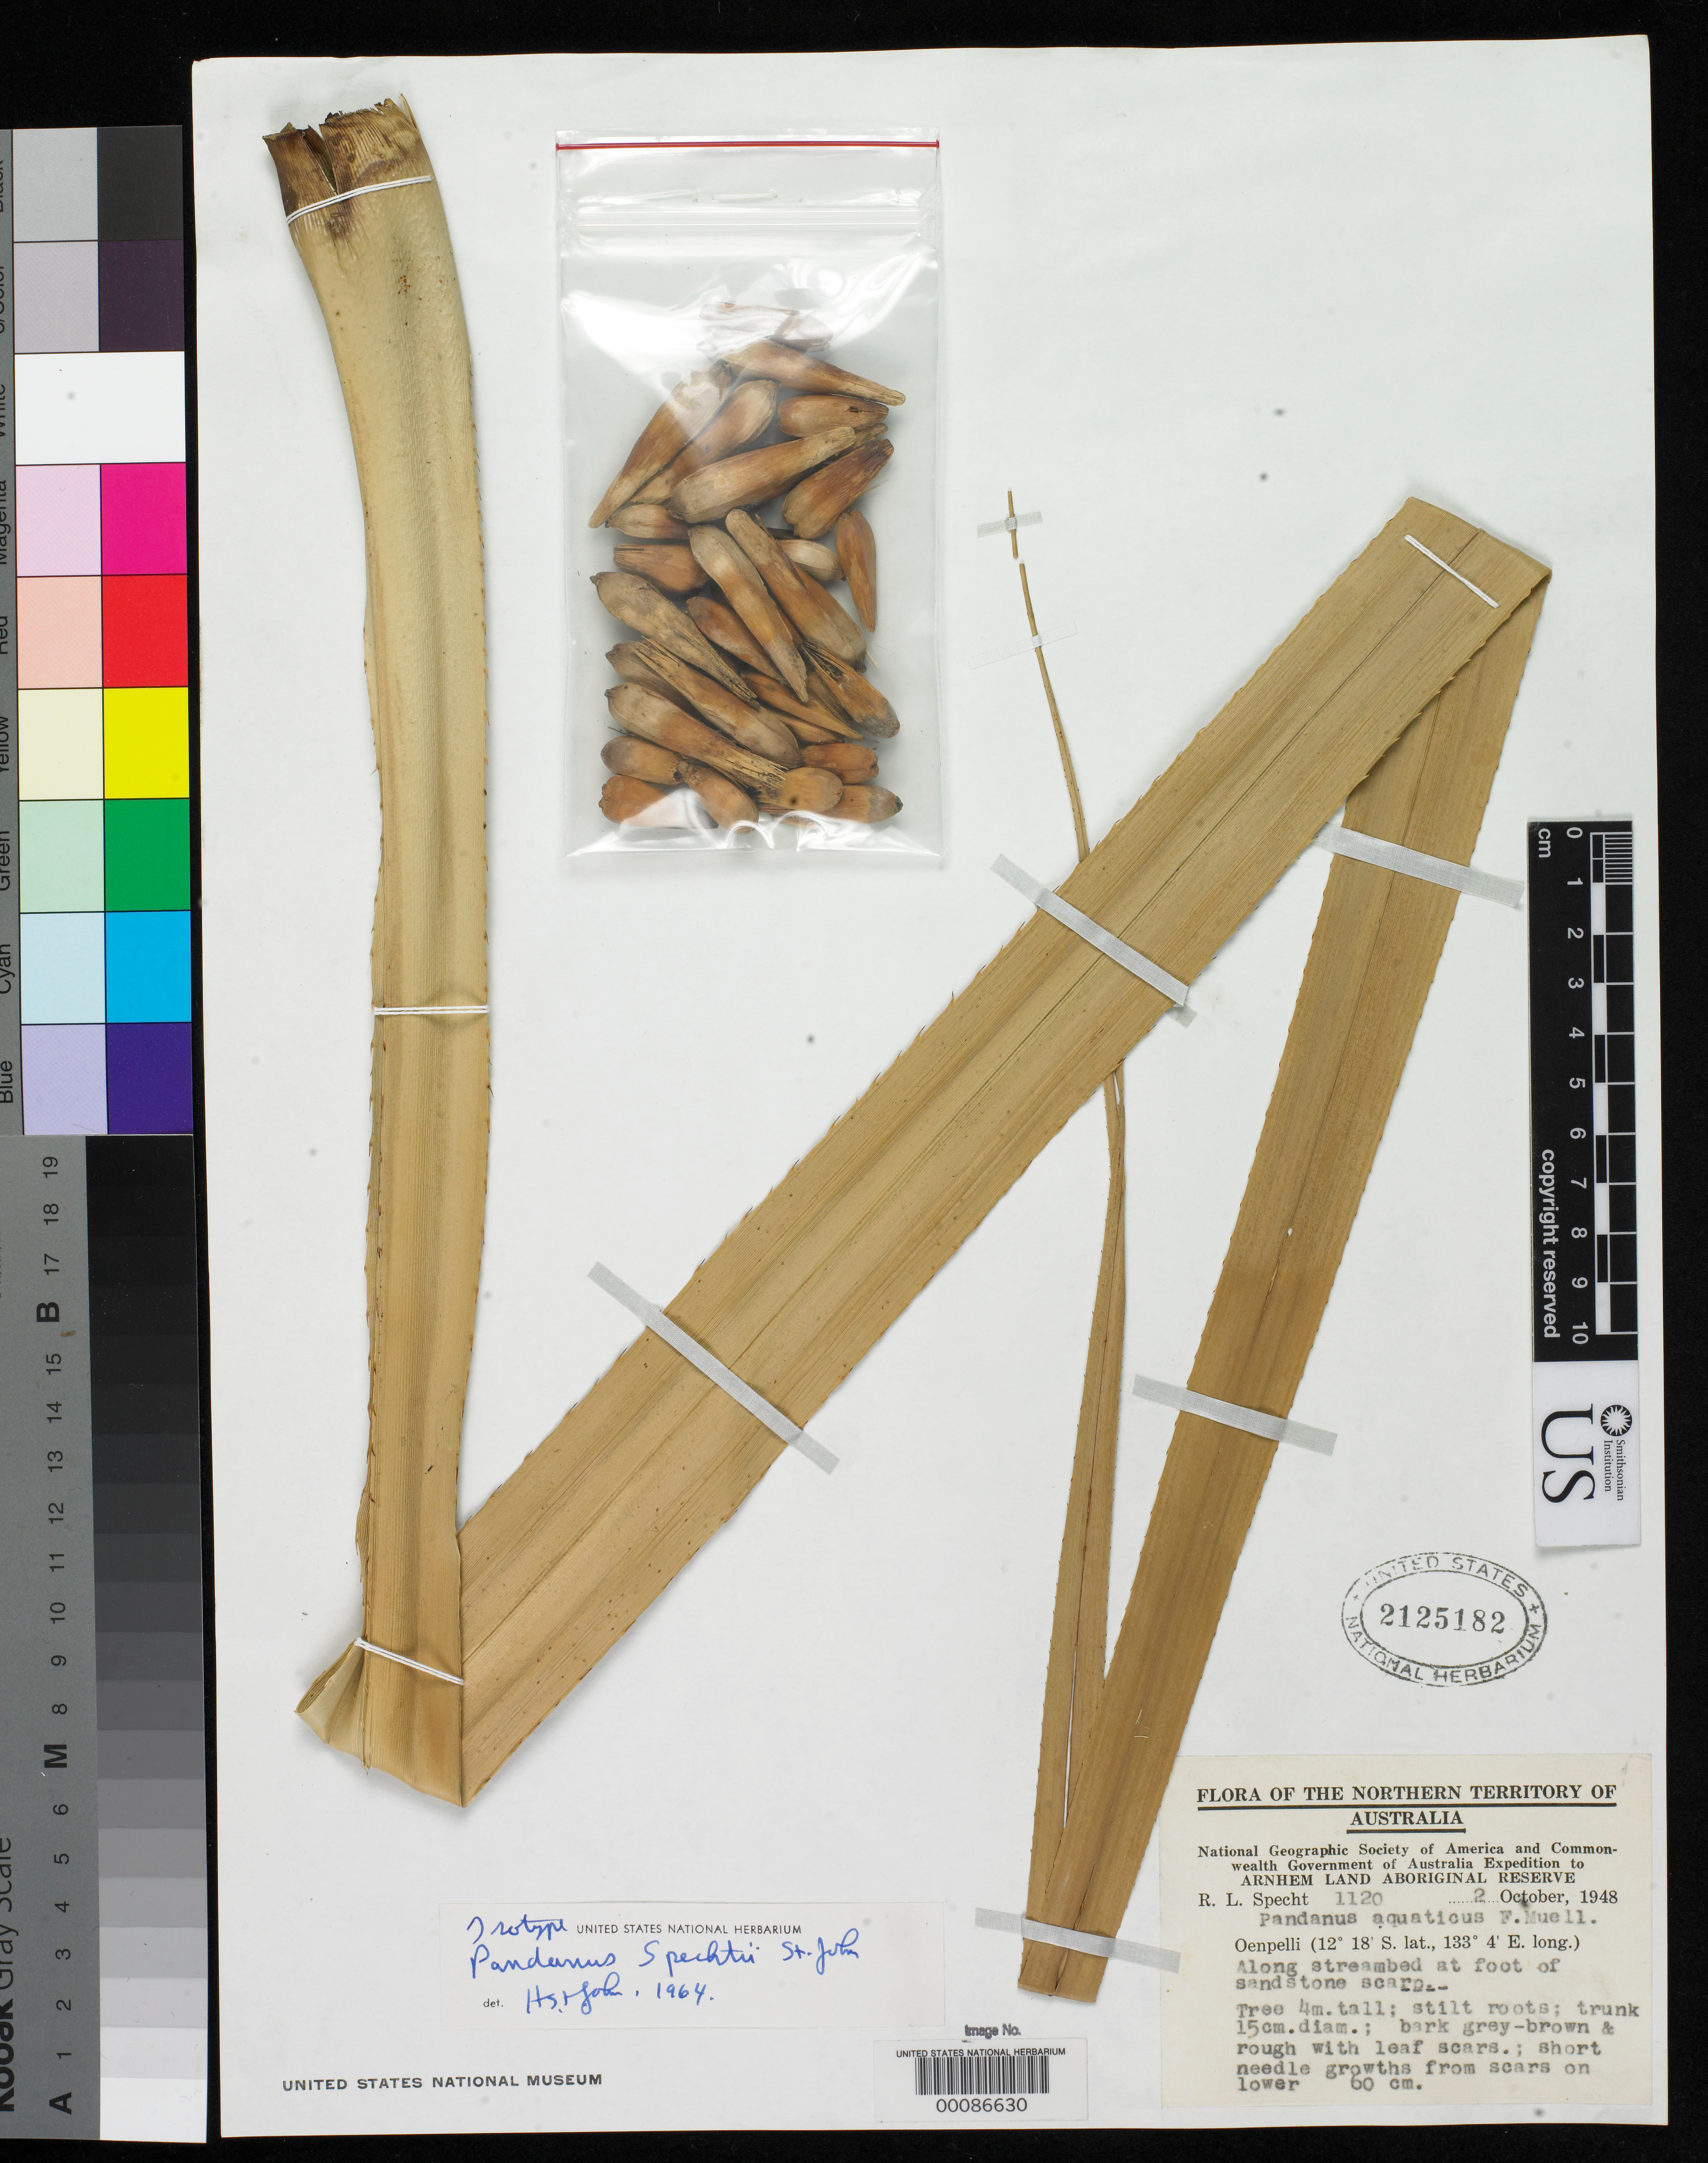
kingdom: Plantae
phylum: Tracheophyta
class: Liliopsida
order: Pandanales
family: Pandanaceae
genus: Pandanus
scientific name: Pandanus spechtii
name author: H. St. John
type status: Isotype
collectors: R. L. Specht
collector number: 1120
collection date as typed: Oct 1948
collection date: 1948-10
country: Australia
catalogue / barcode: US 2125182